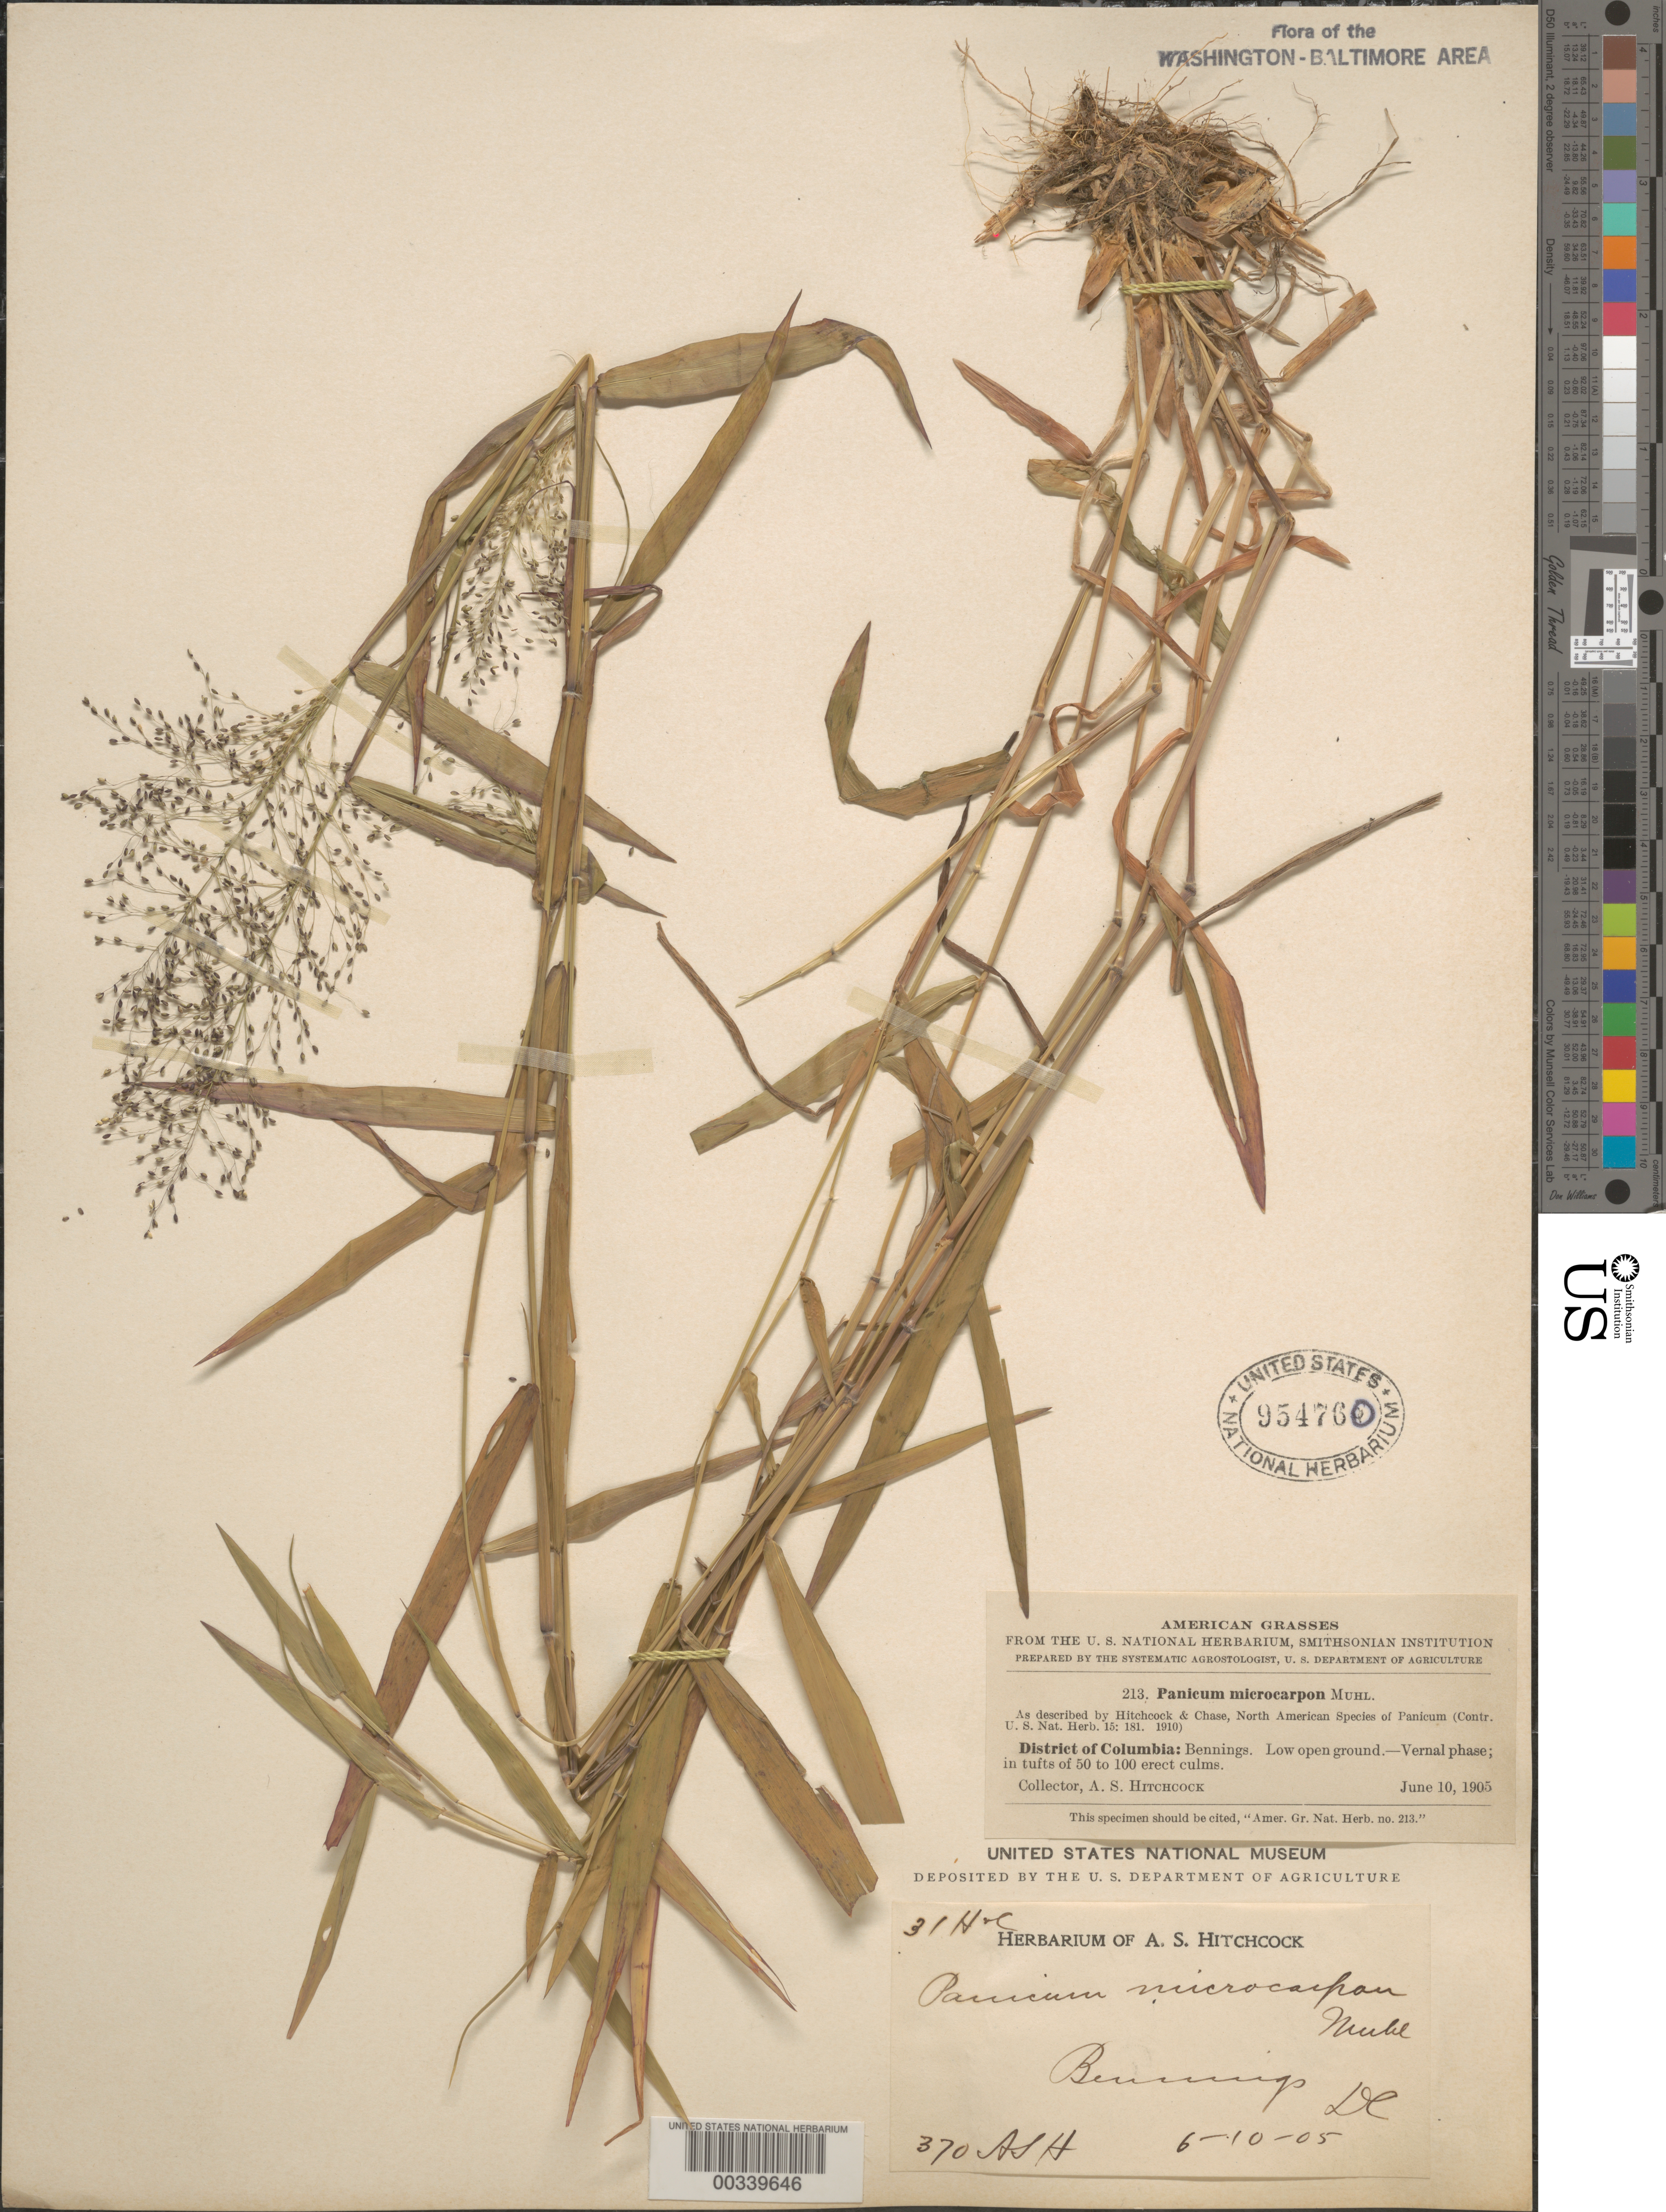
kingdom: Plantae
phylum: Tracheophyta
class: Liliopsida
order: Poales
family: Poaceae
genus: Dichanthelium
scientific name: Dichanthelium dichotomum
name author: (L.) Gould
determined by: Hitchcock, A. S.; Chase, [M.] A.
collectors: A. S. Hitchcock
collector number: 370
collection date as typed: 10 Jun 1905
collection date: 1905-06-10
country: United States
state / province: District of Columbia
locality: Bennings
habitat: Low, open ground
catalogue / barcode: US 954760